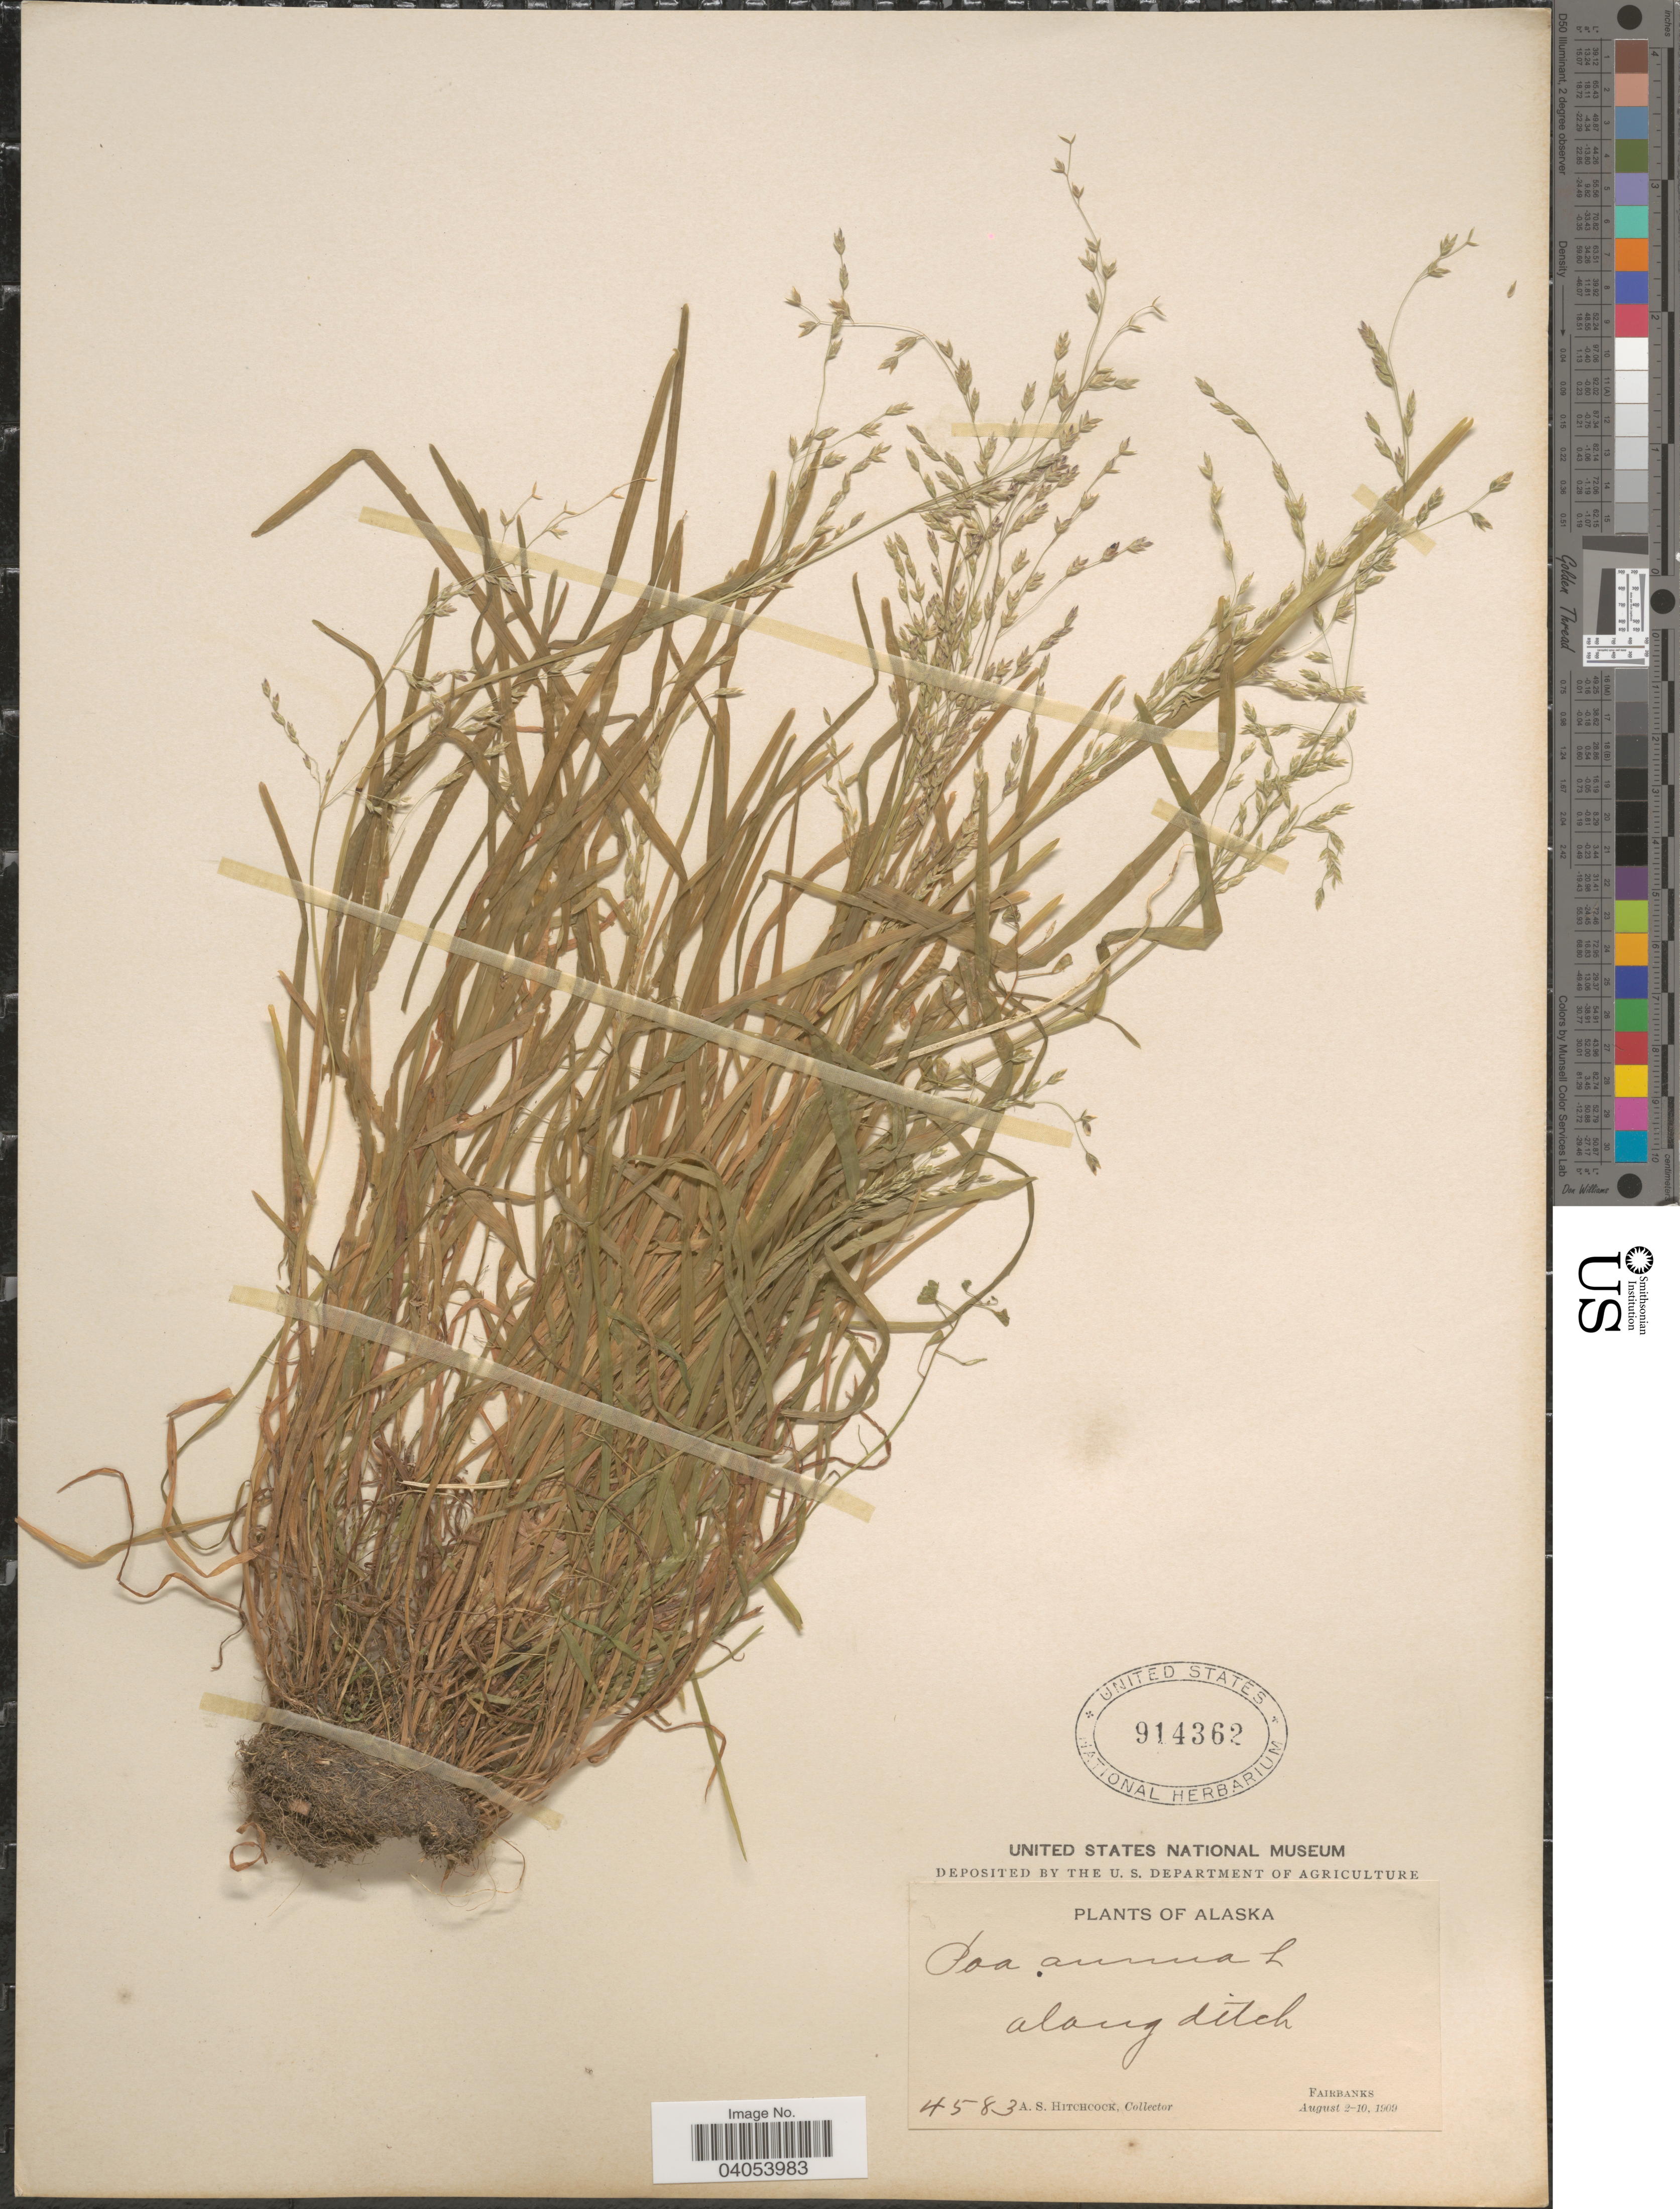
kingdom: Plantae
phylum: Tracheophyta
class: Liliopsida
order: Poales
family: Poaceae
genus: Poa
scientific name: Poa annua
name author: L.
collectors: A. S. Hitchcock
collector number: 4583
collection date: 1909-08-02/1909-08-10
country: United States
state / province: Alaska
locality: Along ditch. Fairbanks.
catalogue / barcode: US 914362